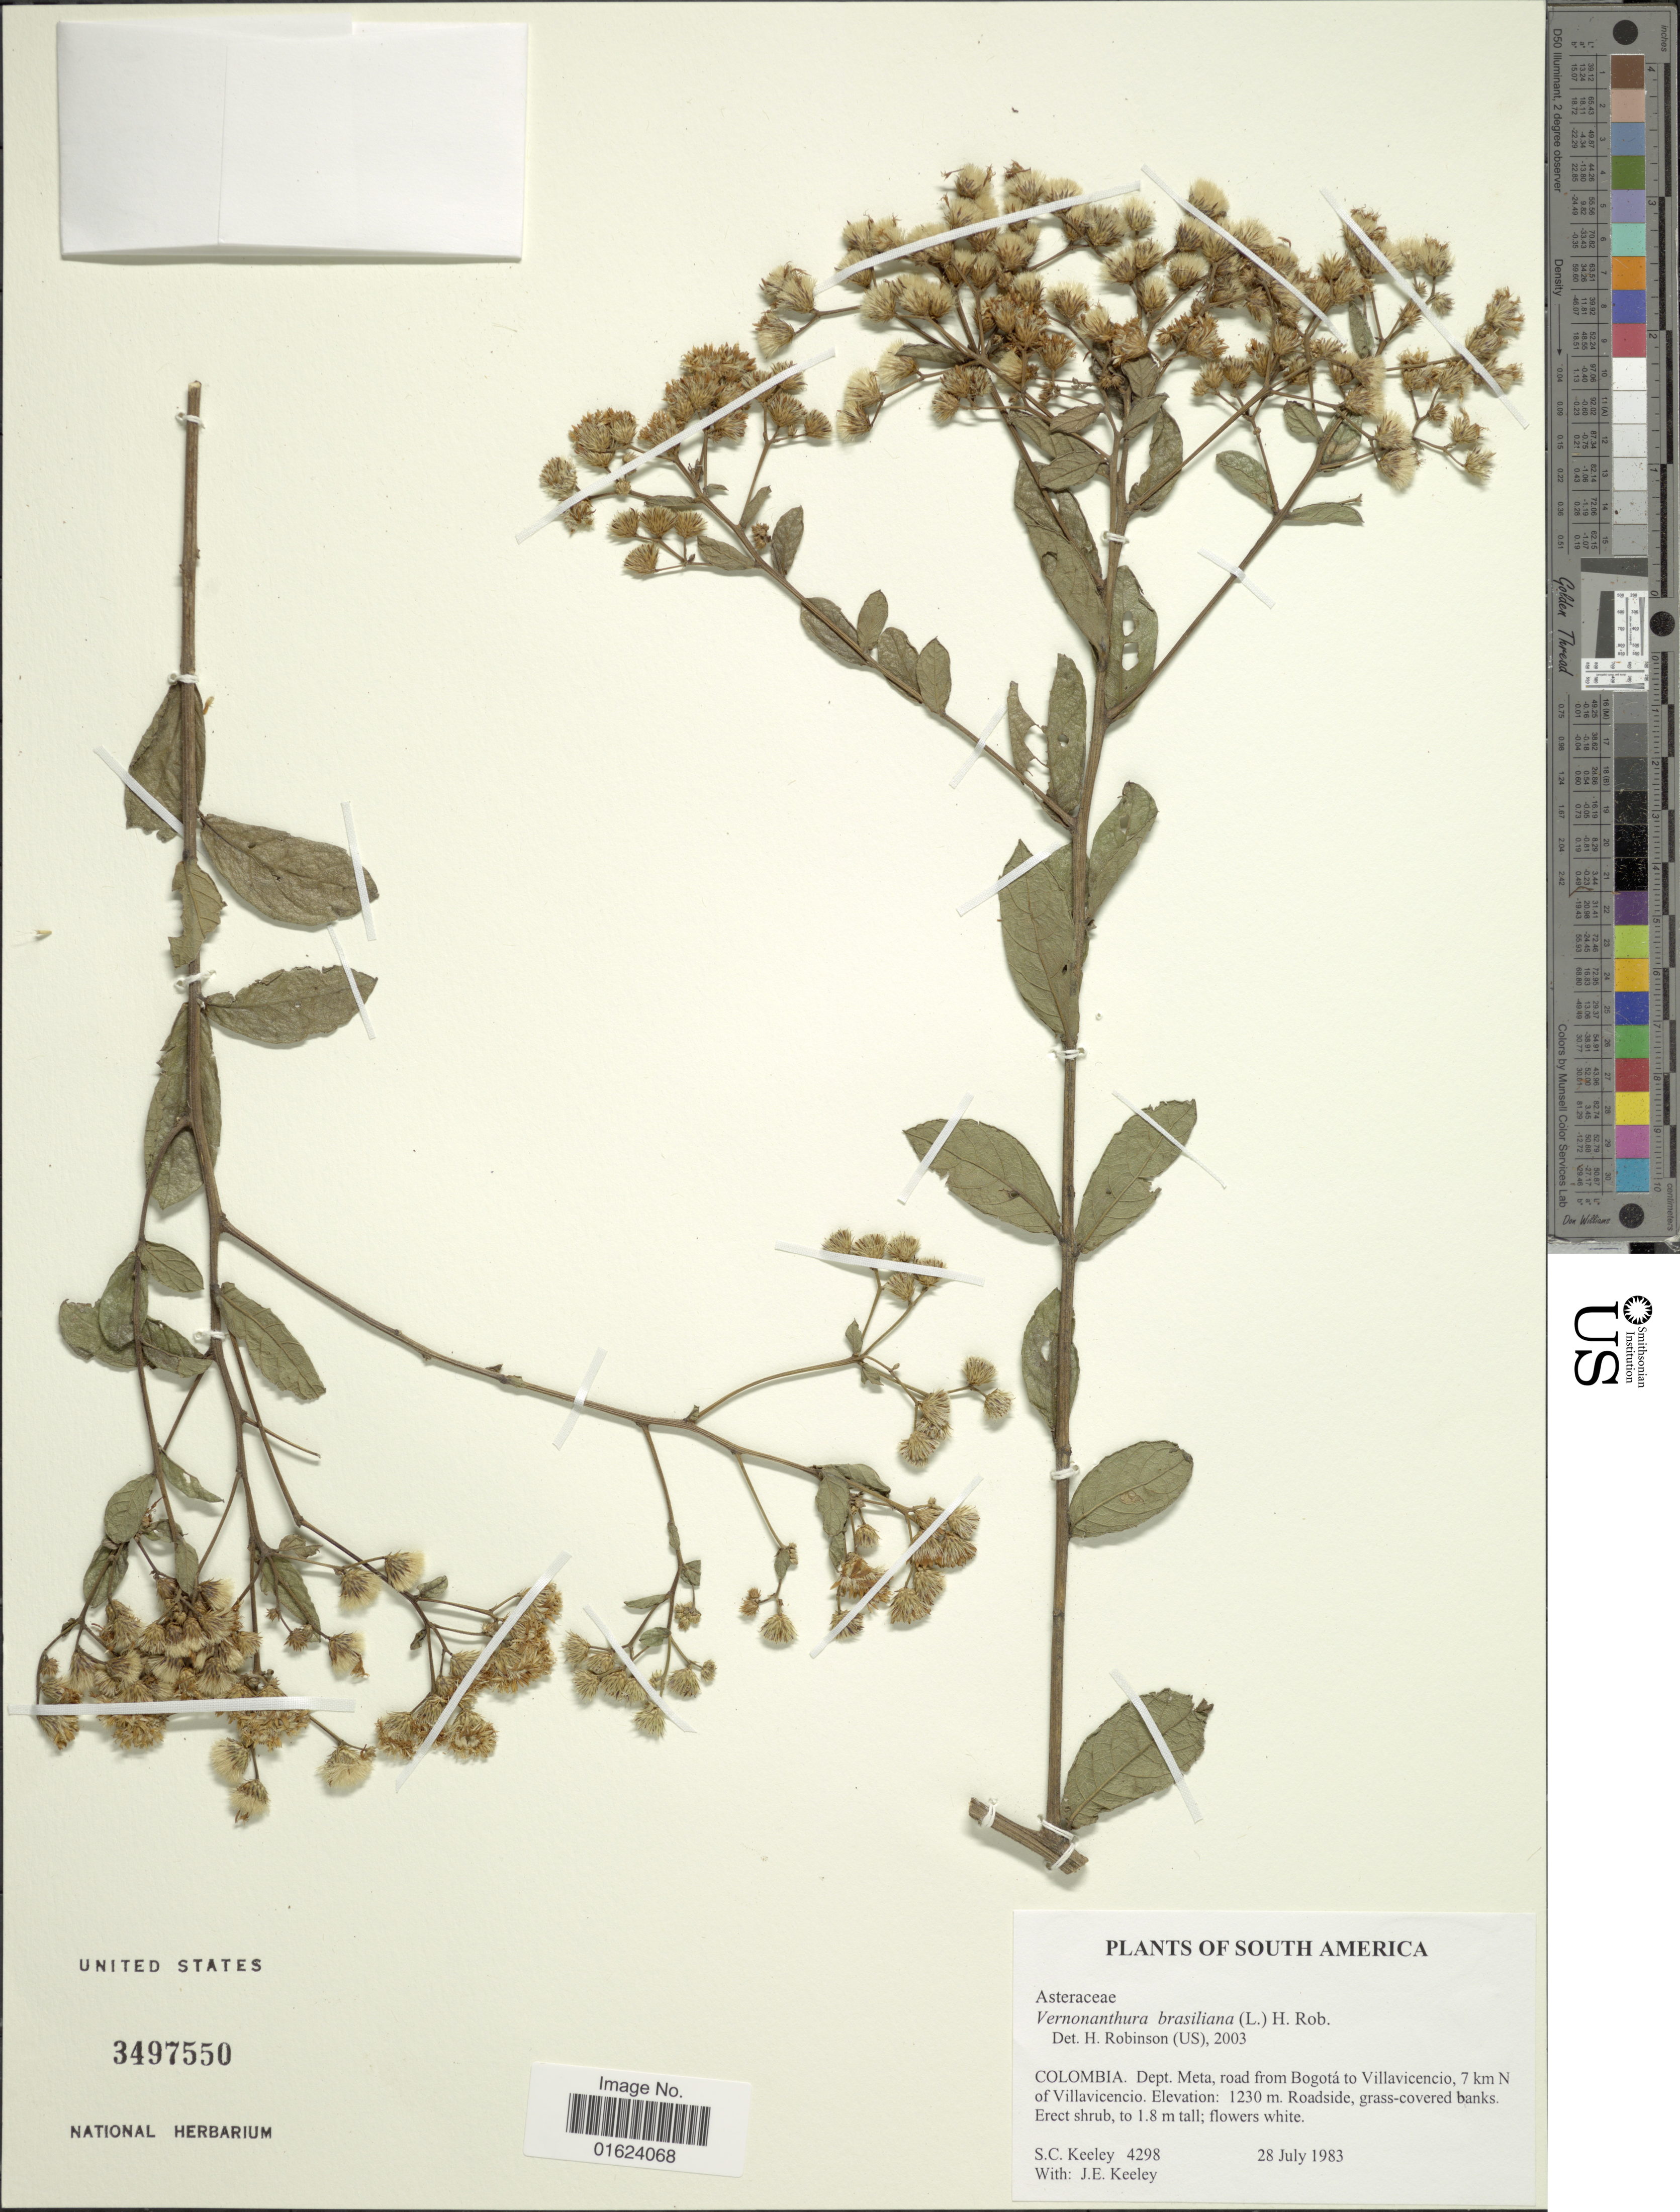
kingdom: Plantae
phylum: Tracheophyta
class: Magnoliopsida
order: Asterales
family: Asteraceae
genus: Vernonia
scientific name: Vernonia brasiliana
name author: (L.) Druce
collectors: S. C. Keeley & J. E. Keeley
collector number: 4298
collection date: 1983-07-28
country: Colombia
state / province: Meta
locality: Colombia. Dept. Meta, road from Bogota to Villavicencio , 7 km N of Villavicencio.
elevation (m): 1230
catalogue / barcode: US 3497550